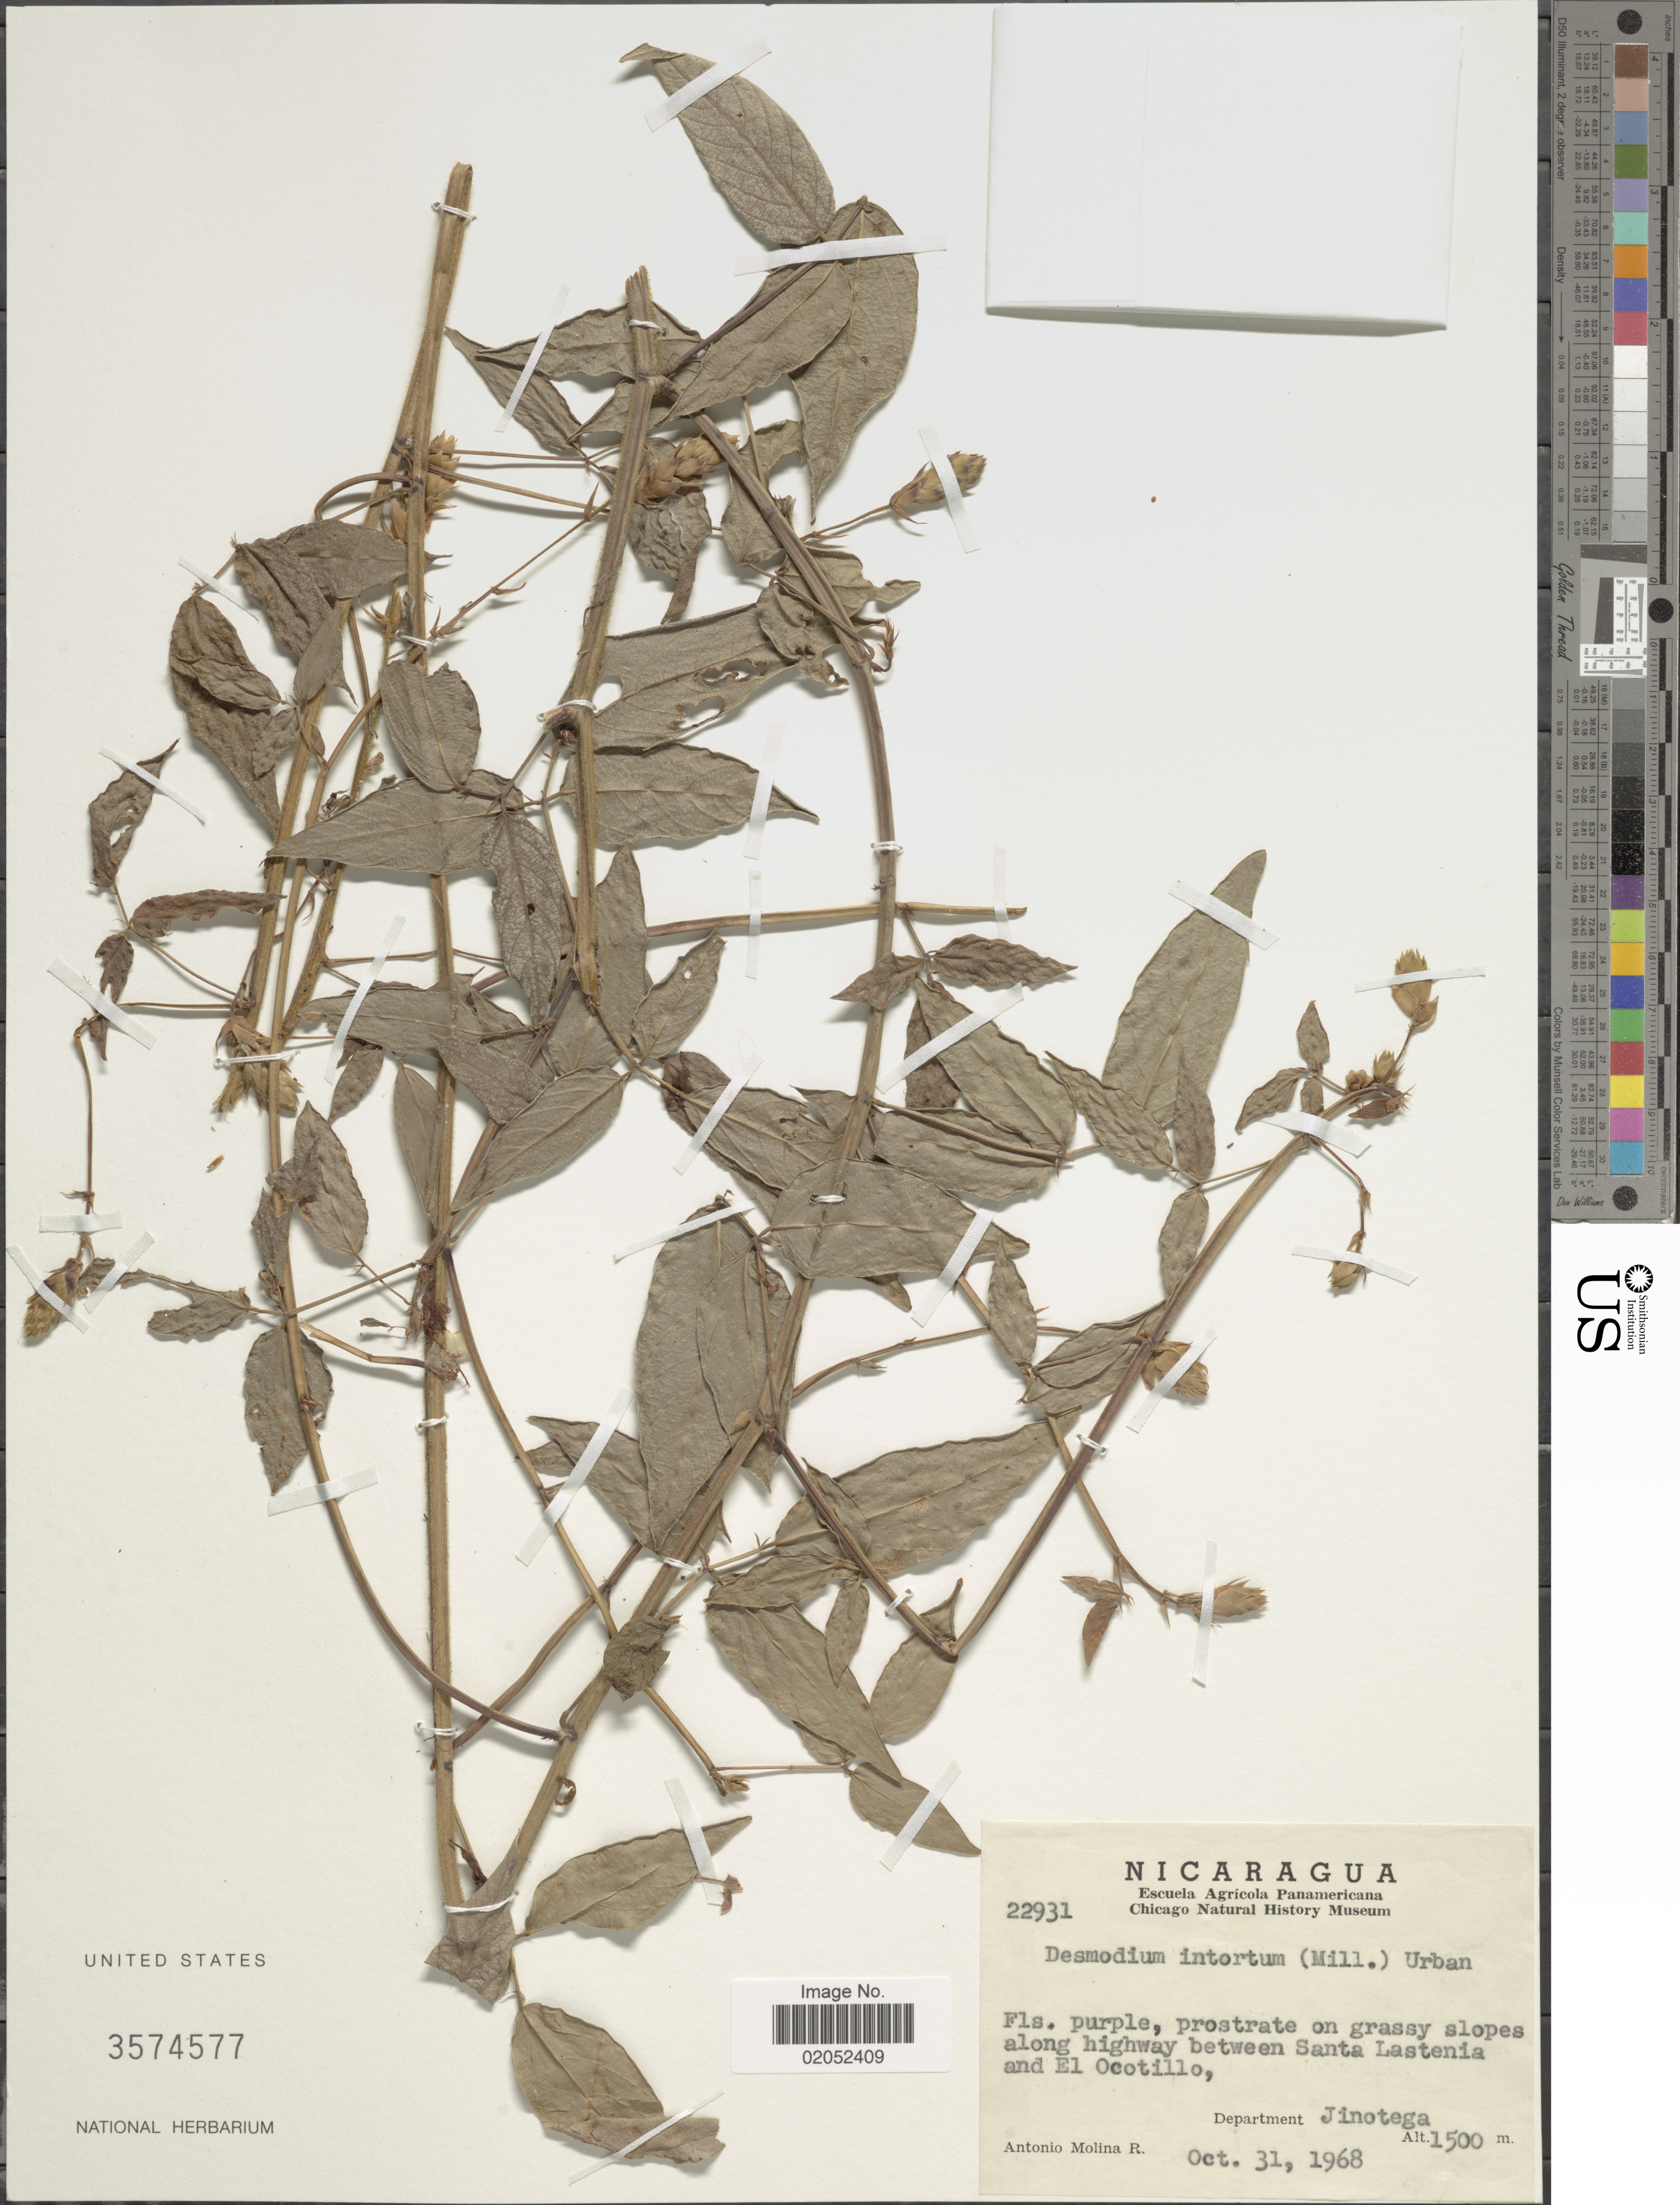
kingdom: Plantae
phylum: Tracheophyta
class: Magnoliopsida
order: Fabales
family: Fabaceae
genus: Desmodium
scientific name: Desmodium intortum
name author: (Mill.) Urb.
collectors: A. Molina R.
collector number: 22931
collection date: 1968-10-31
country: Nicaragua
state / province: Jinotega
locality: Prostrate on grassy slopes along highway between Santa Lastenia, and El Ocotillo.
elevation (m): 1500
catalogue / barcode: US 3574577